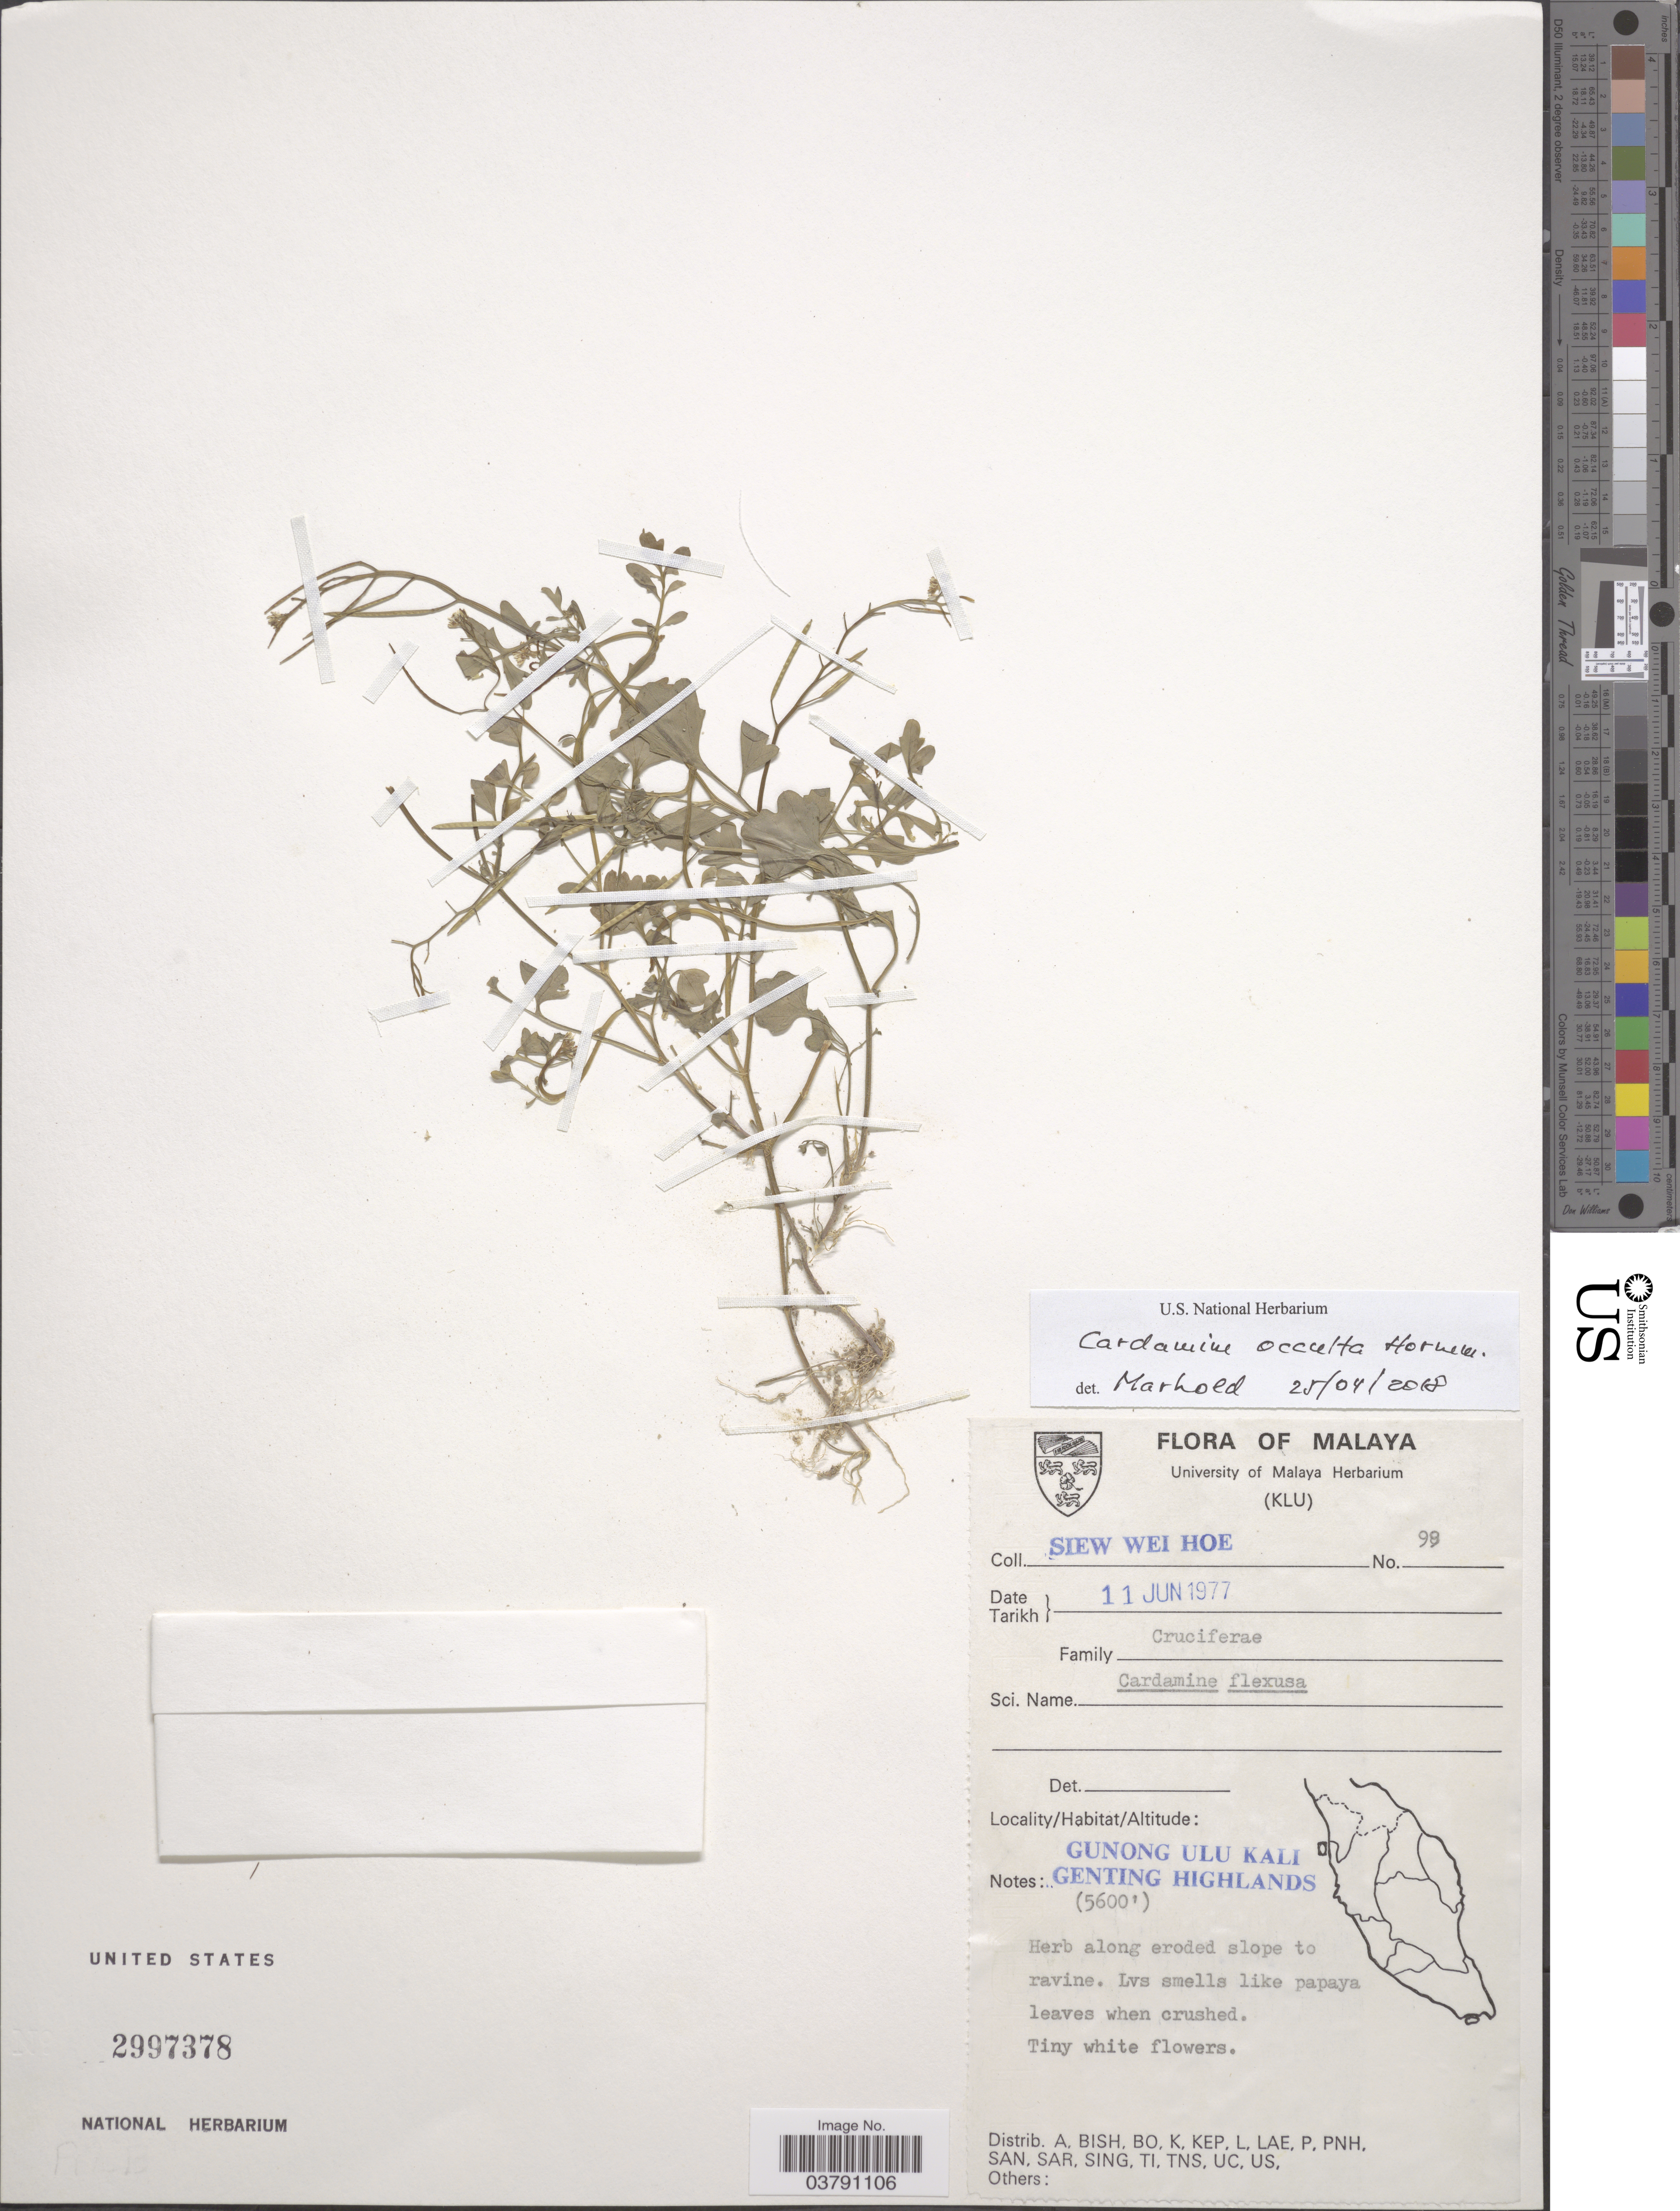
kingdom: Plantae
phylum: Tracheophyta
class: Magnoliopsida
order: Brassicales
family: Brassicaceae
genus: Cardamine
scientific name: Cardamine occulta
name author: Hornem.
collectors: S. Hoe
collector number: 98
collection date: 1977-06-11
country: Malaysia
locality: Malaya, Gunong Ulu Kali, Genting Highlands.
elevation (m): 1707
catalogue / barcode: US 2997378